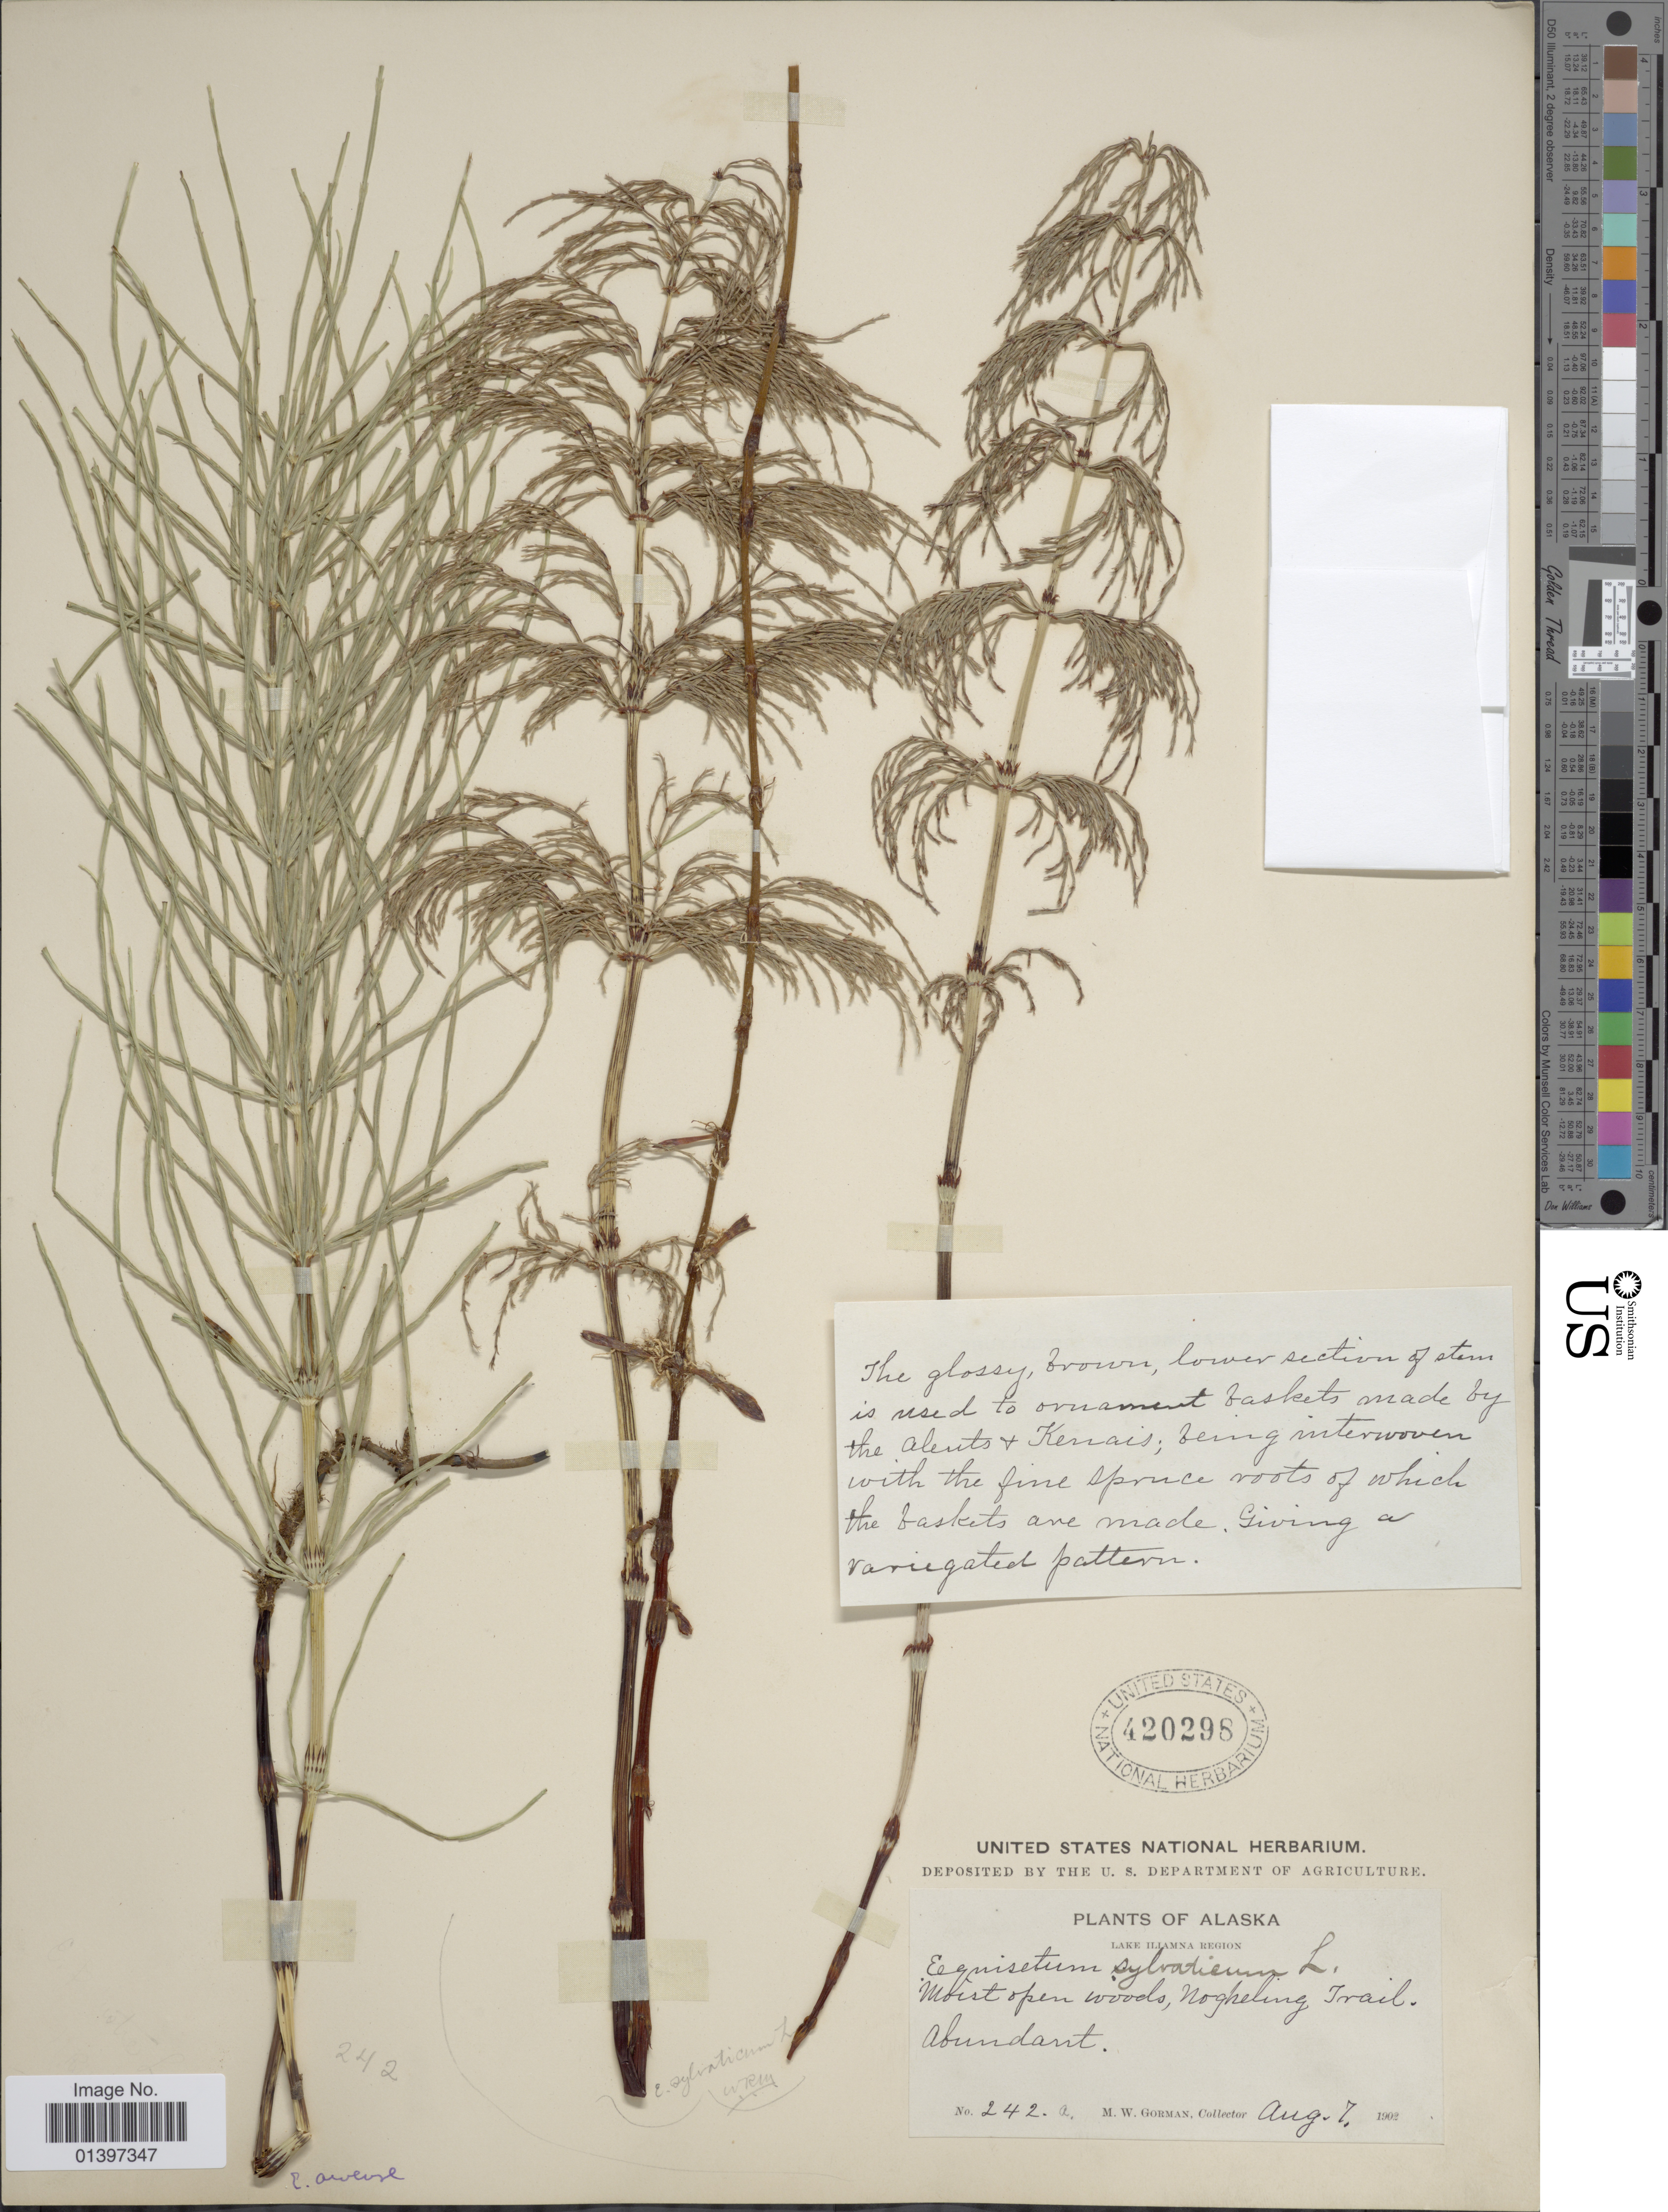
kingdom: Plantae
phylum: Tracheophyta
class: Polypodiopsida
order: Equisetales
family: Equisetaceae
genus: Equisetum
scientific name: Equisetum sylvaticum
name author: L.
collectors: M. W. Gorman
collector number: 242a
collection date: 1902-08-07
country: United States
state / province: Alaska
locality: Lake Iliamna Region, Moist open woods Nogheling trail, abundant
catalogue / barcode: US 420298